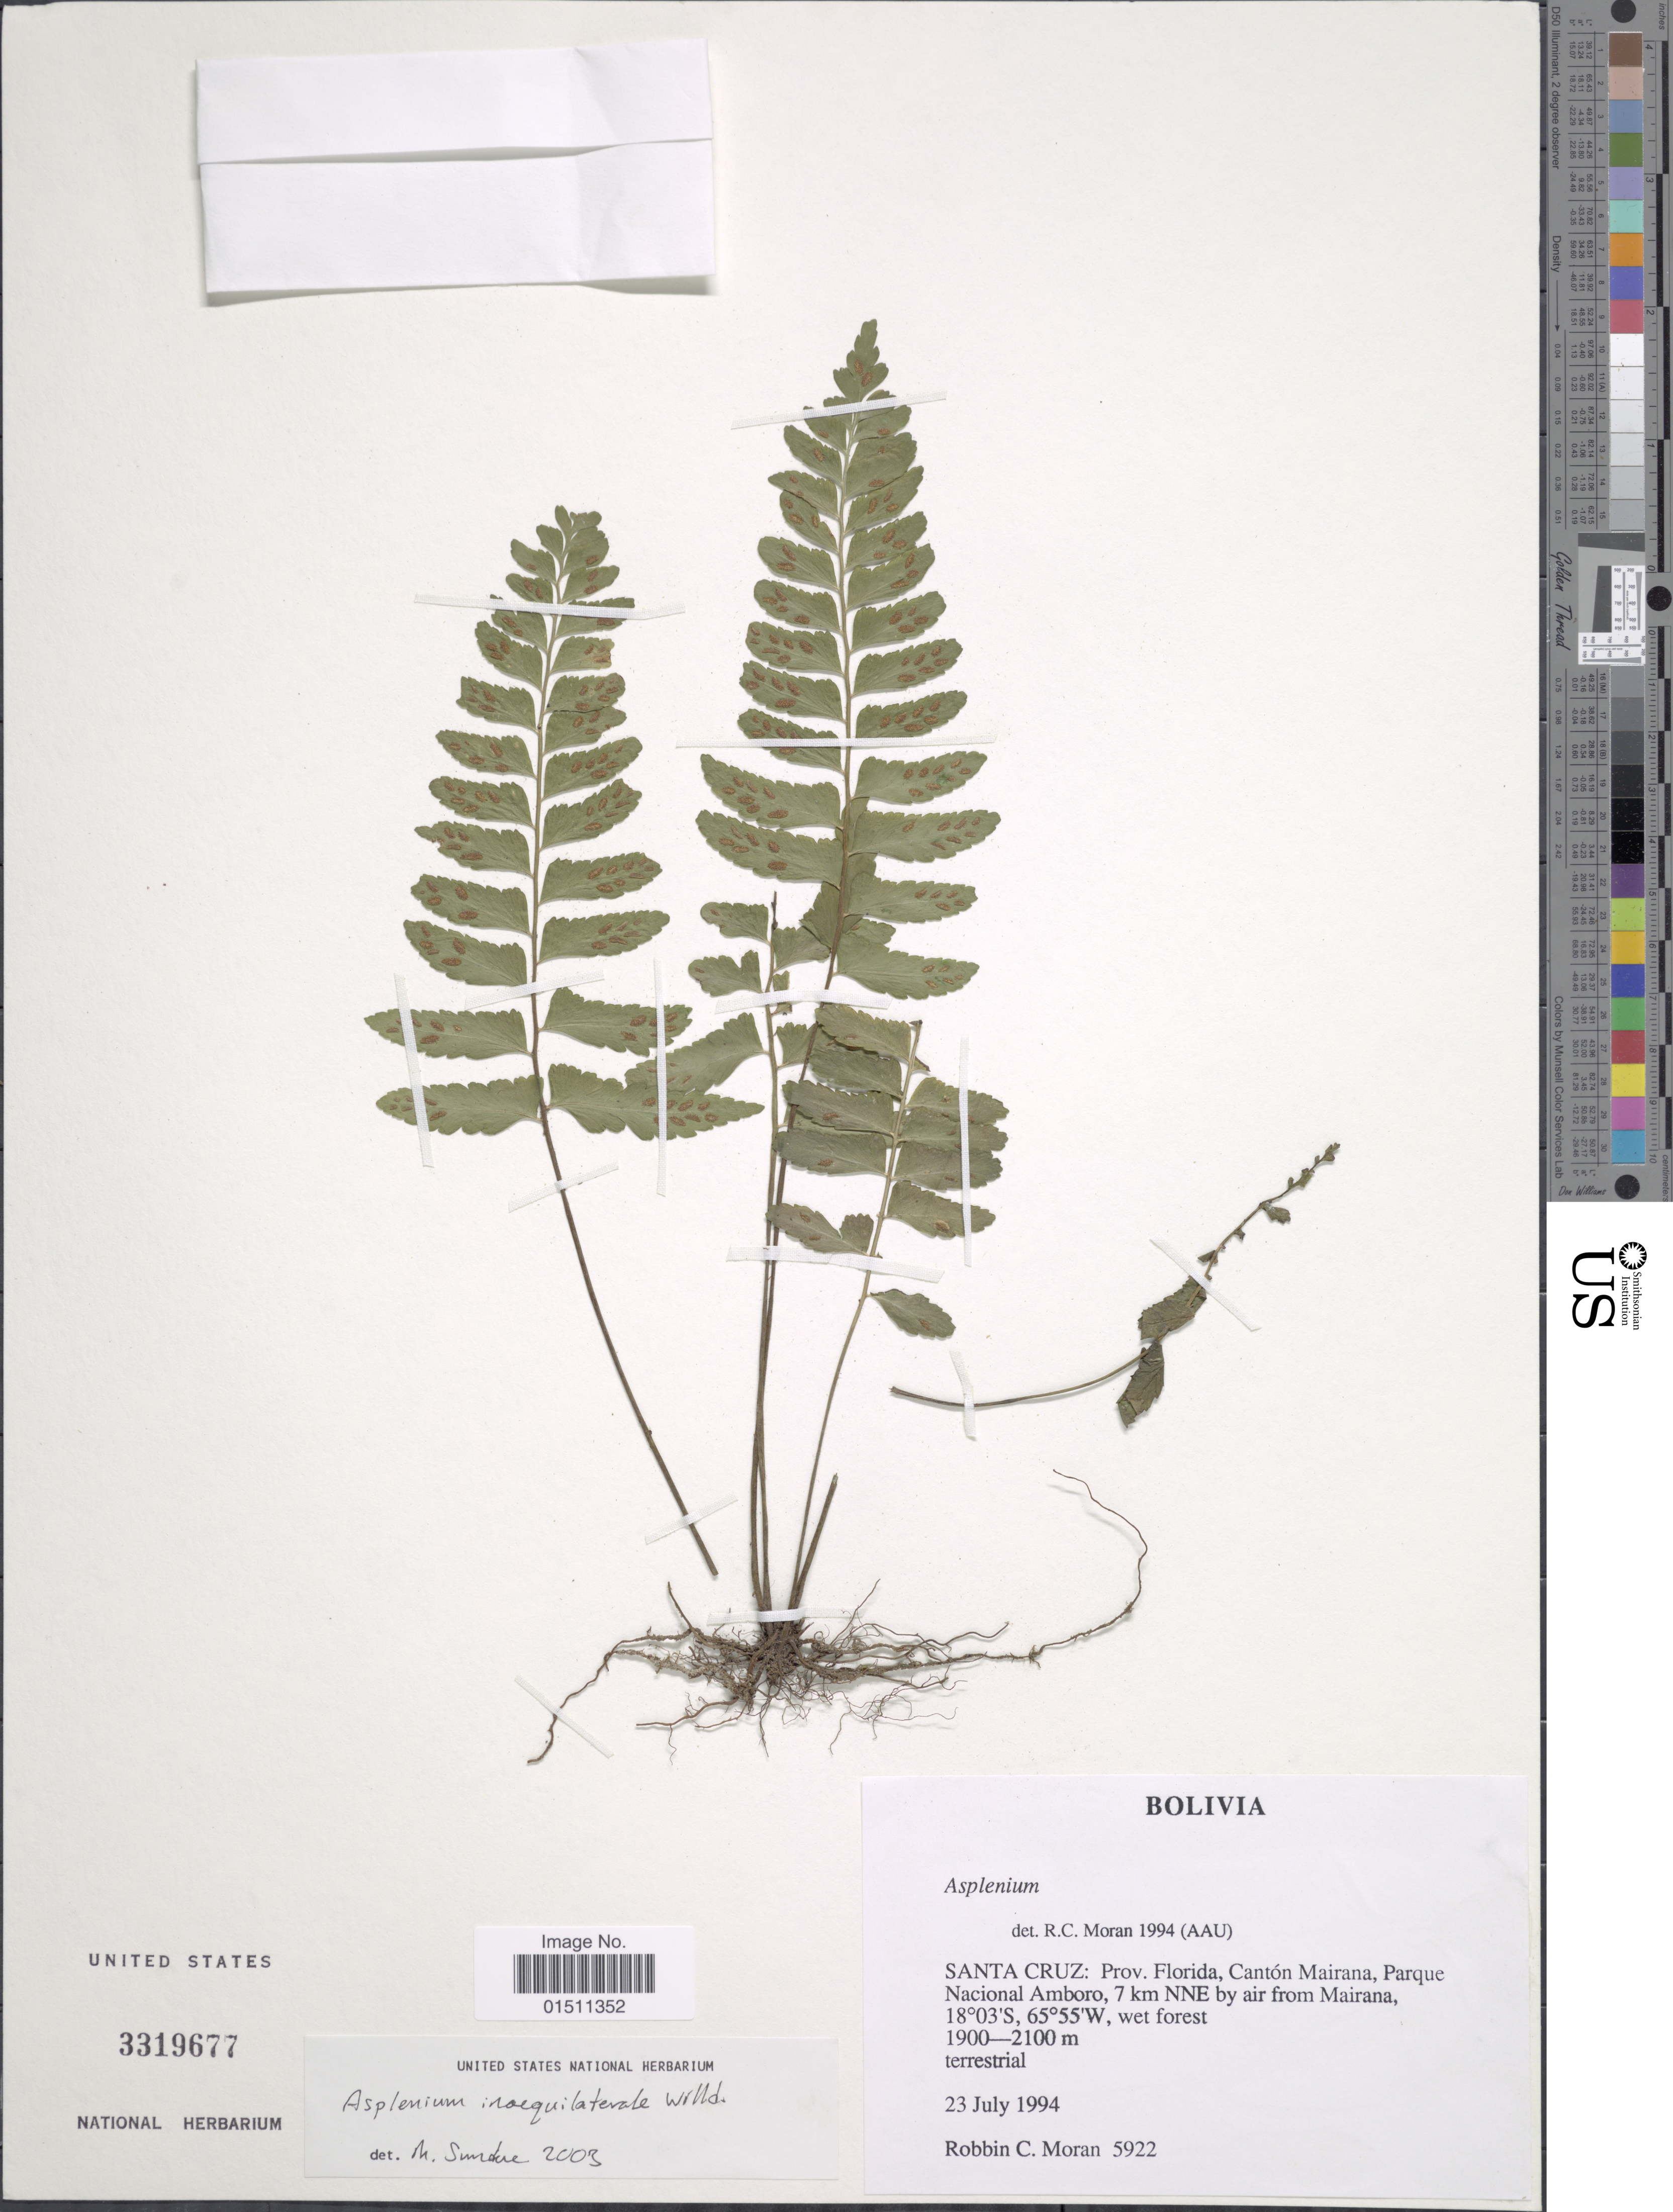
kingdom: Plantae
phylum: Tracheophyta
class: Polypodiopsida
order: Polypodiales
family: Aspleniaceae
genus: Asplenium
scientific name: Asplenium inaequilaterale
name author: Willd.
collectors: R. C. Moran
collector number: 5922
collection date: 1994-07-23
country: Bolivia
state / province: Santa Cruz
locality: Bolivia: Prov. Florida, Cantón Mairana, Parque Nacional Amboro, 7 km NNE by air from Mairana.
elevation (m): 1900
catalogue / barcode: US 3319677